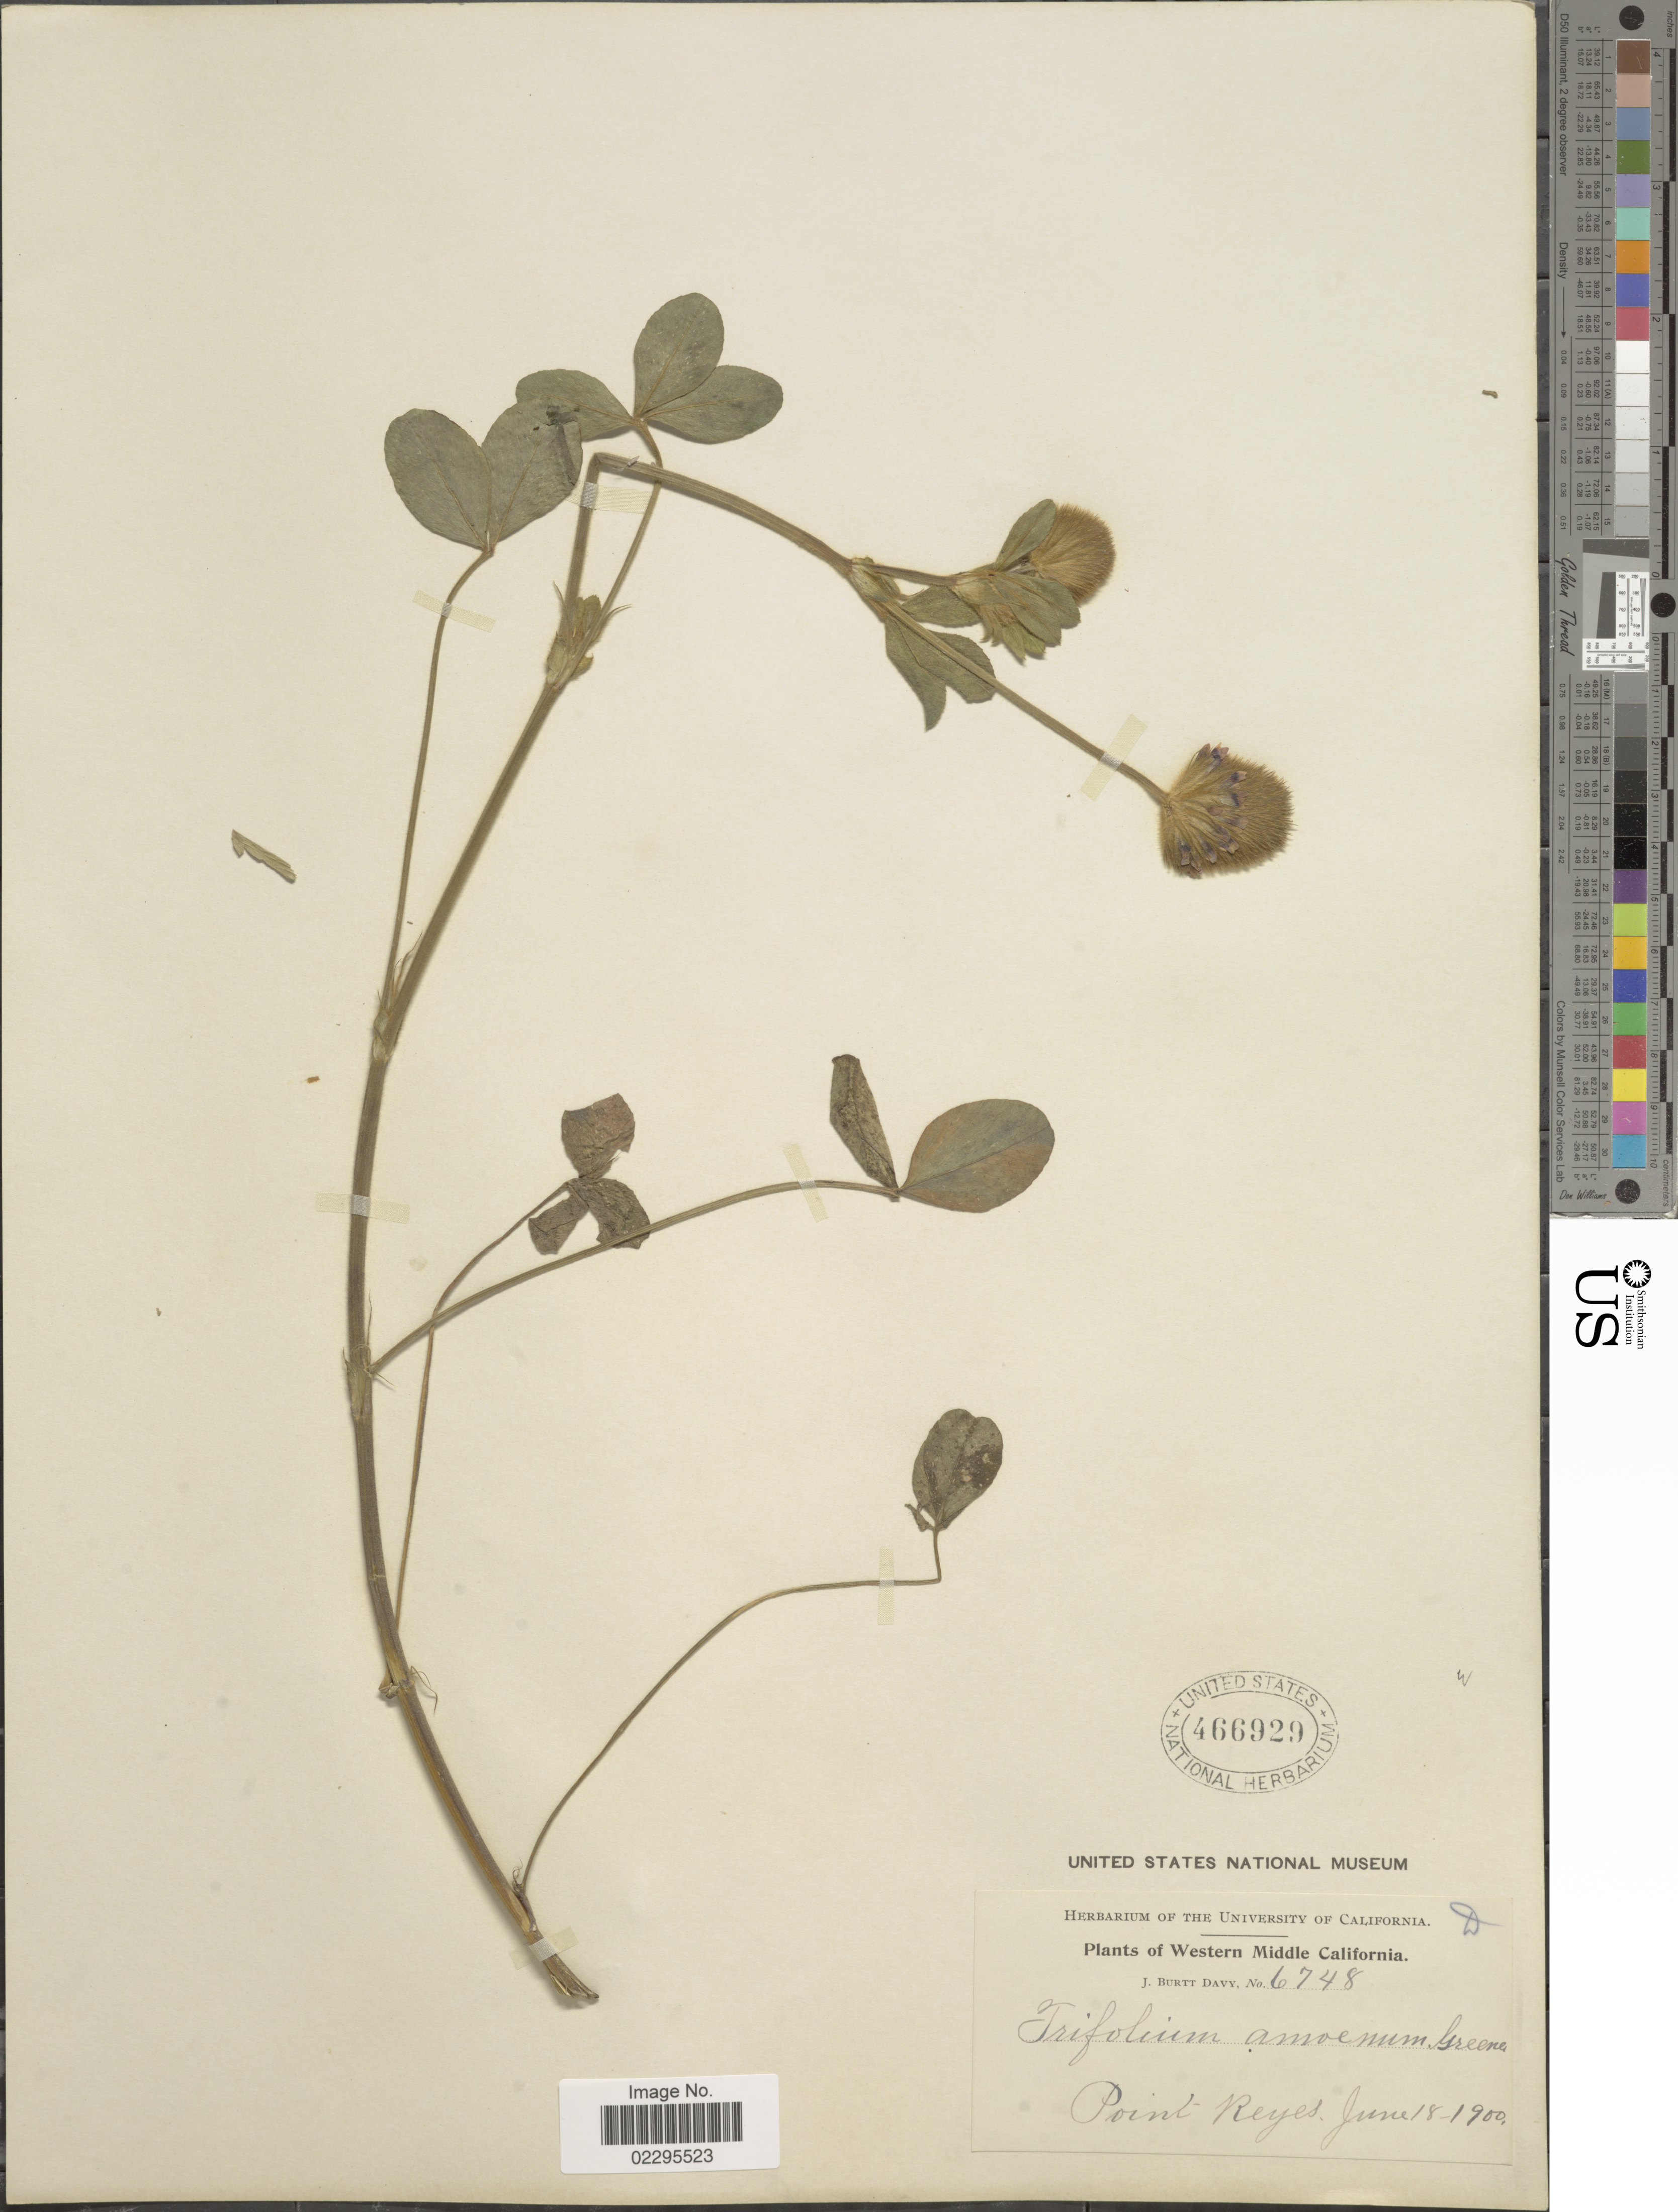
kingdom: Plantae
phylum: Tracheophyta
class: Magnoliopsida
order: Fabales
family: Fabaceae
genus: Trifolium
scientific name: Trifolium amoenum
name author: Greene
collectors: J. Burtt Davy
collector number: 6748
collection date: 1900-06-18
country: United States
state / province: California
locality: Western Middle California. Point Reyes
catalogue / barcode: US 466929